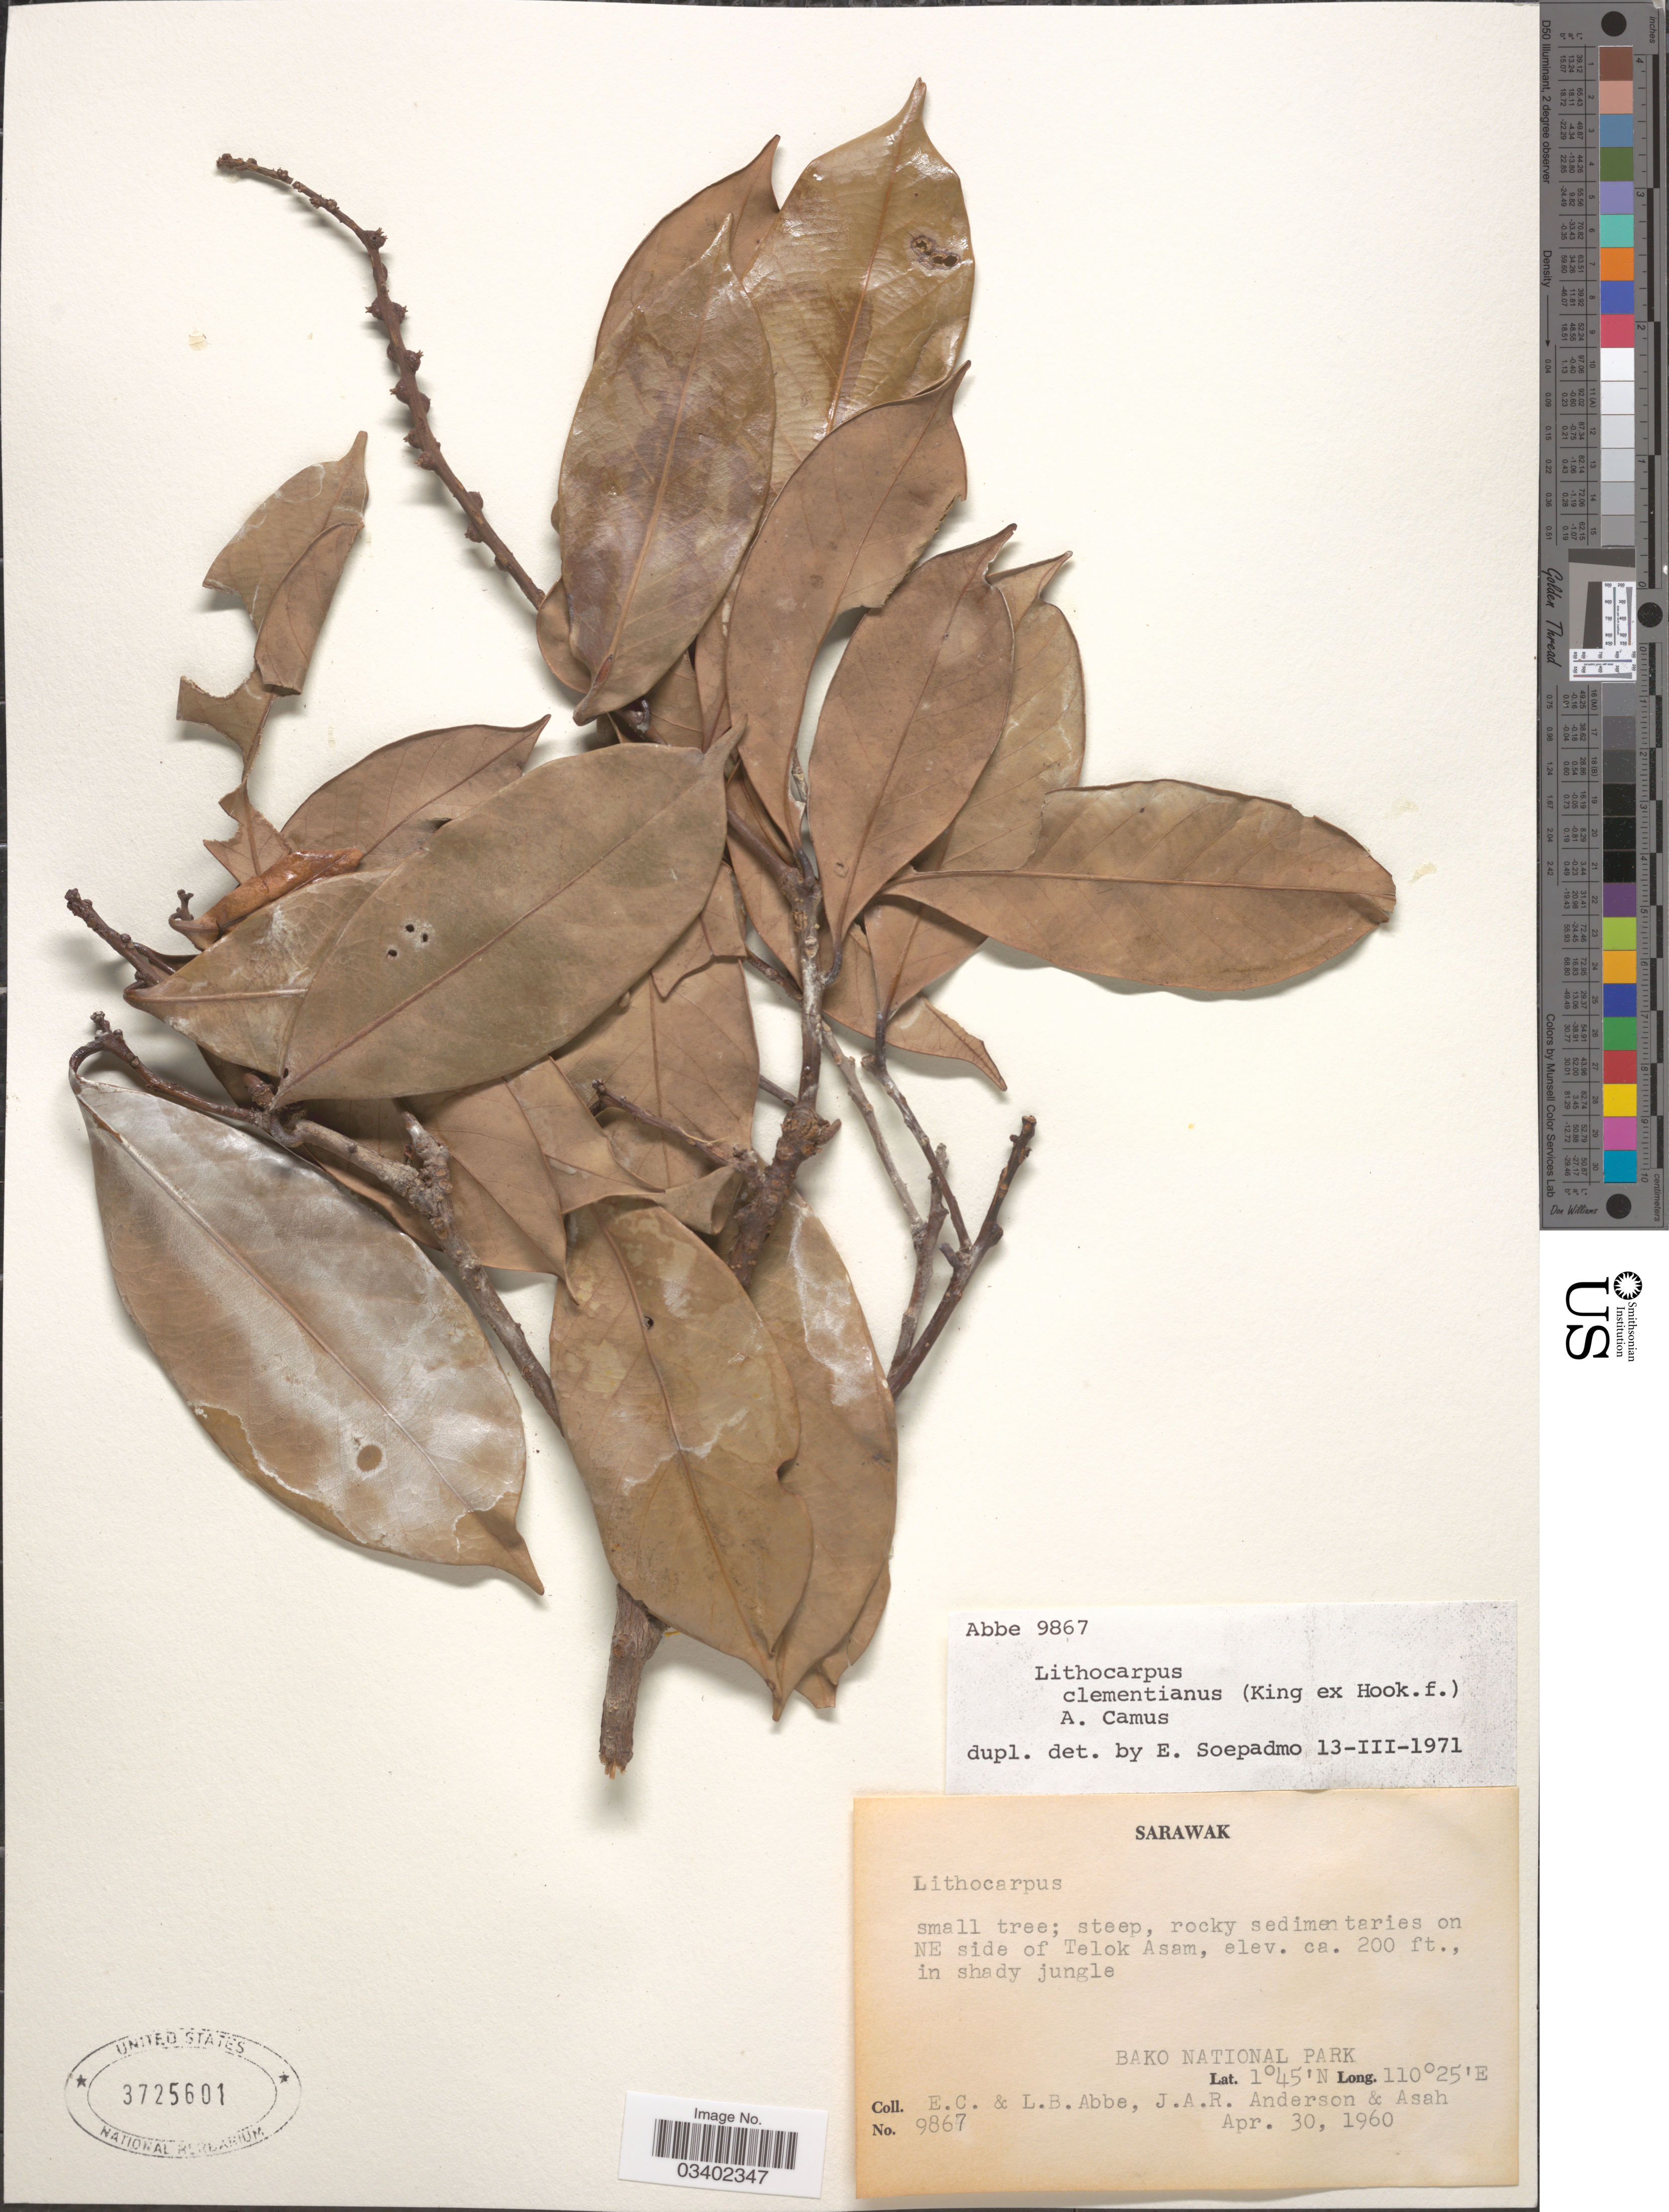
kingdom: Plantae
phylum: Tracheophyta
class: Magnoliopsida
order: Fagales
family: Fagaceae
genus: Lithocarpus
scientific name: Lithocarpus clementianus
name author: (King ex Hook. f.) A. Camus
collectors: E. C. Abbe, L. B. Abbe, J. A. R. Anderson & Asah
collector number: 9867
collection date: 1960-04-30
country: Malaysia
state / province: Sarawak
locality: NE side of Telok Asam. Bako National Park.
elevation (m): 61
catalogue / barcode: US 3725601